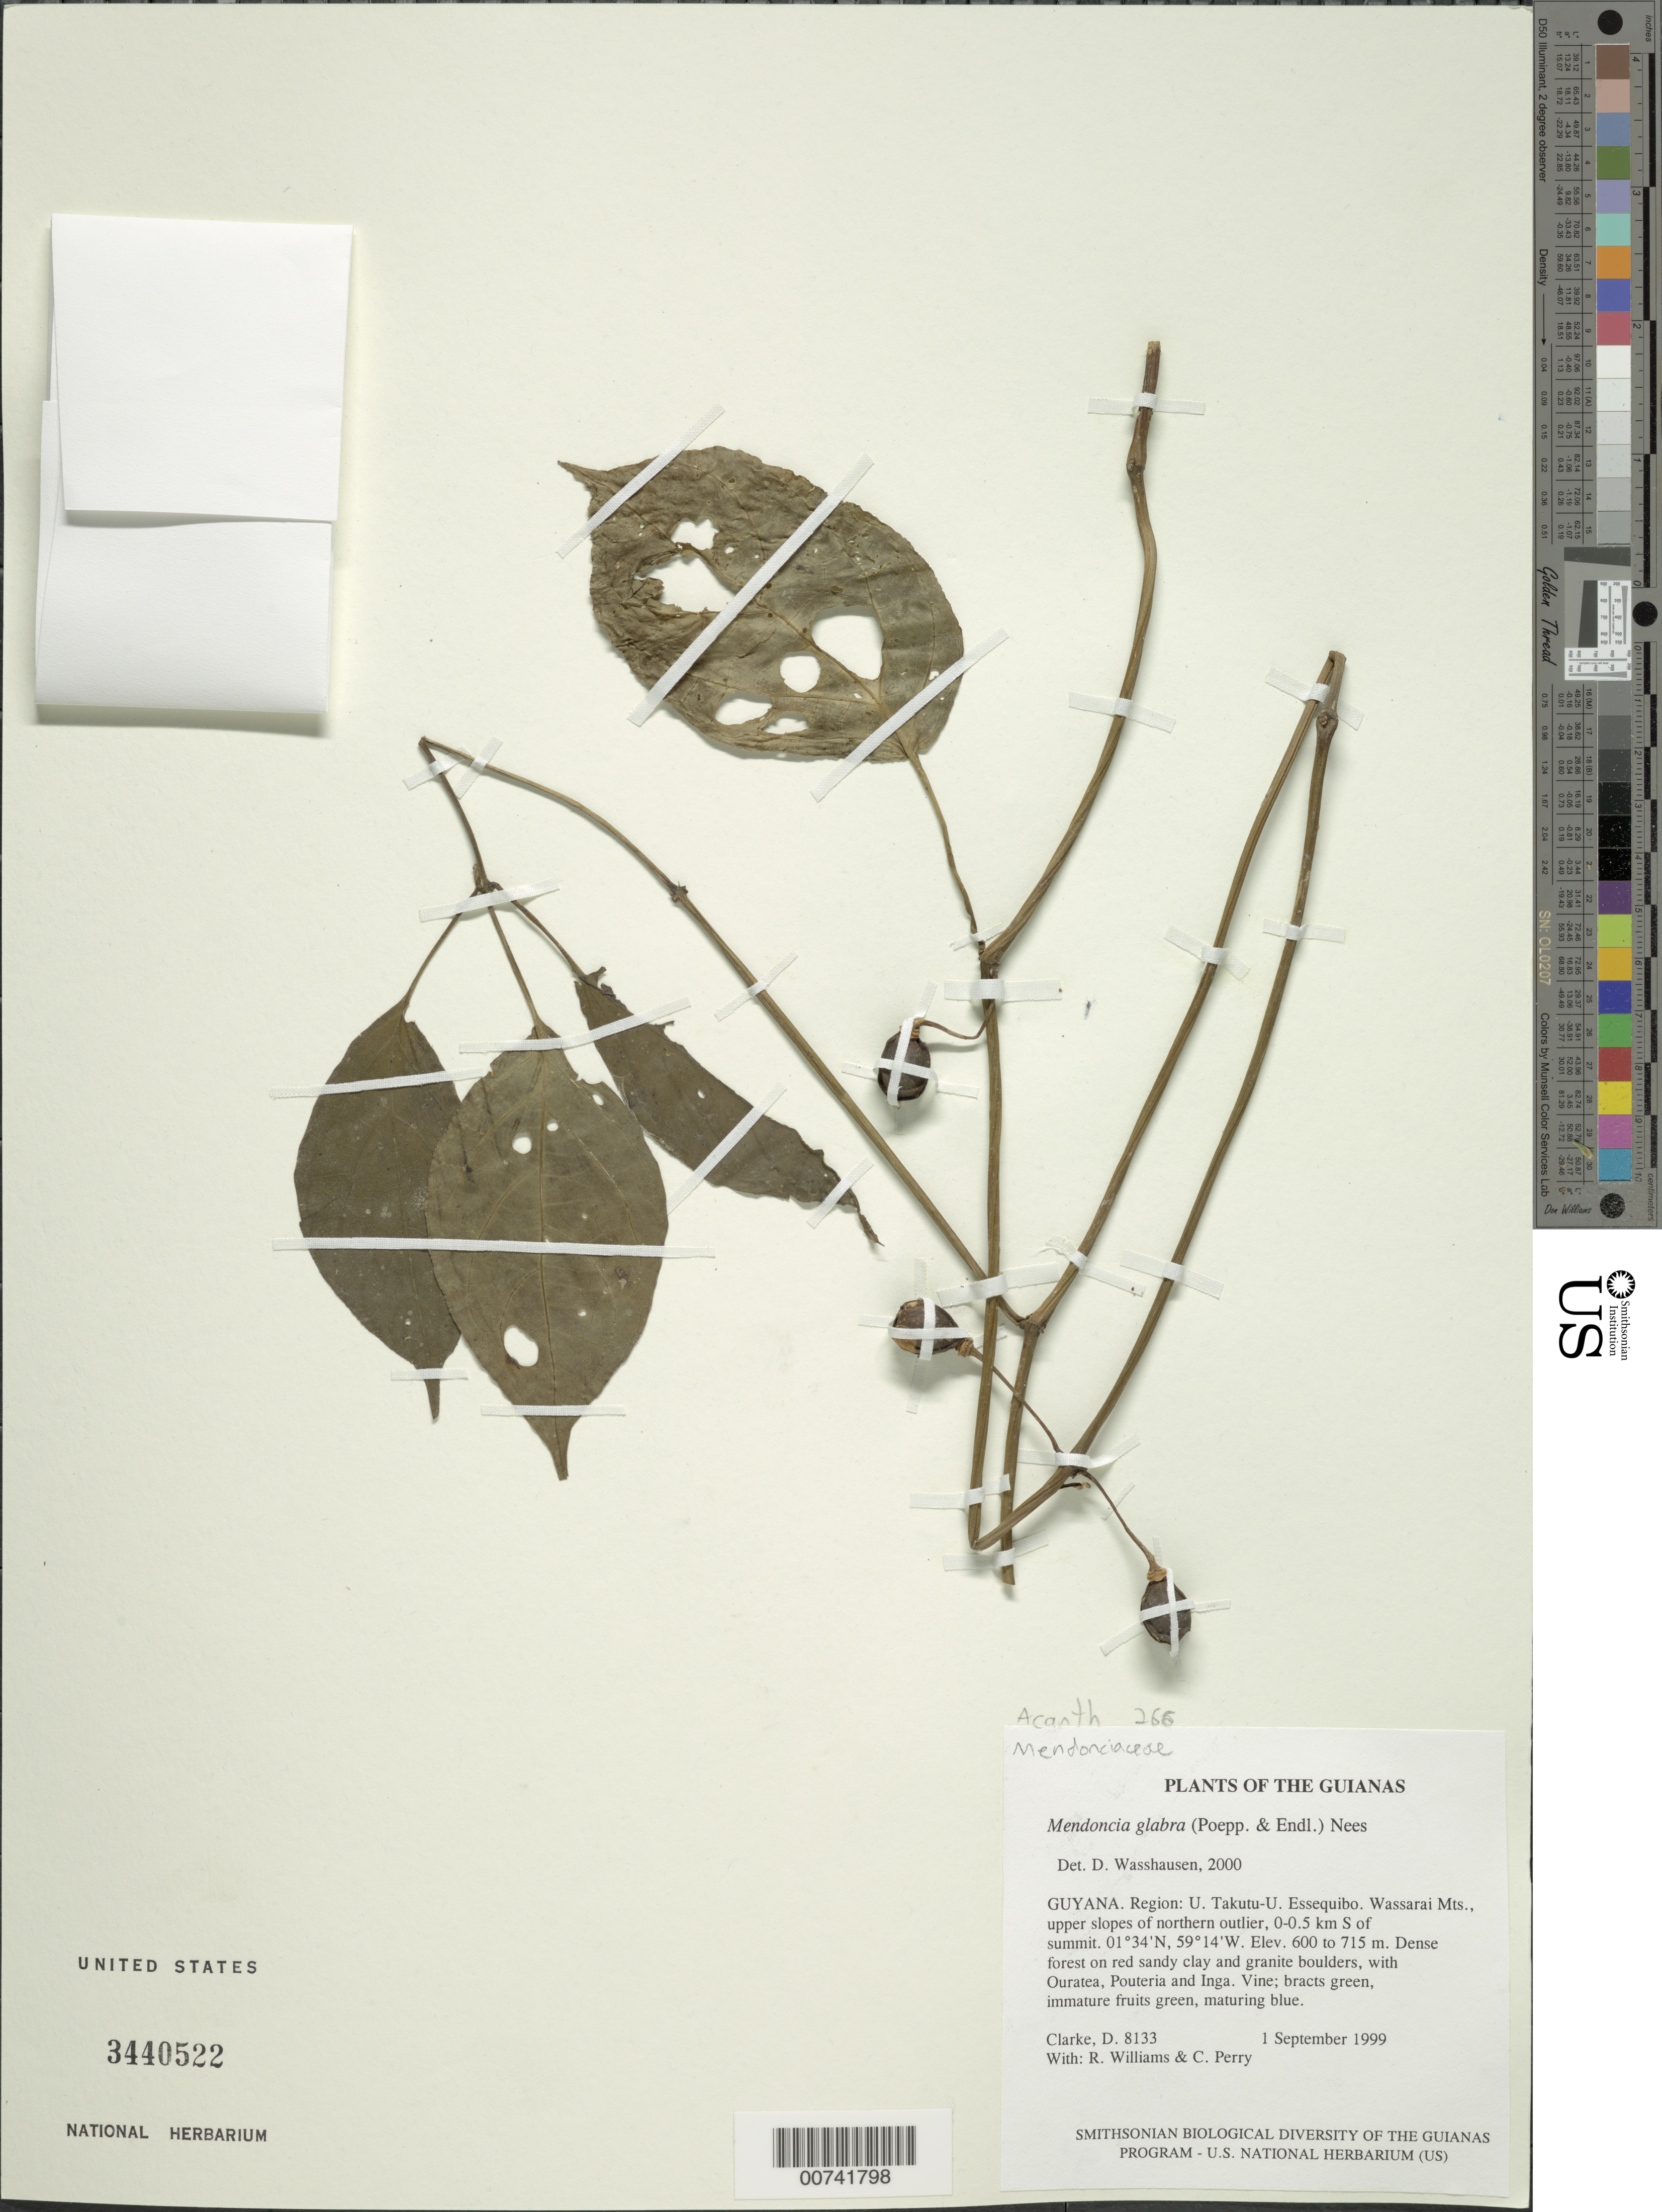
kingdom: Plantae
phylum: Tracheophyta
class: Magnoliopsida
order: Lamiales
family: Acanthaceae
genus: Mendoncia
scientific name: Mendoncia glabra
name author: (Poepp. & Endl.) Nees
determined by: Wasshausen, Dieter C., (BOT), Smithsonian Institution - National Museum of Natural History (UNITED STATES)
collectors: H. D. Clarke, R. Williams & C. Perry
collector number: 8133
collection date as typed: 1 September 1999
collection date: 1999-09-01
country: Guyana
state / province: U. Takutu-U. Essequibo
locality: Wassarai Mts., upper slopes of northern outlier, 0-0.5 km S of summit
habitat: Dense forest on red sandy clay and granite boulders, with Ouratea, Pouteria and Inga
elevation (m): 600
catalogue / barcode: US 3440522